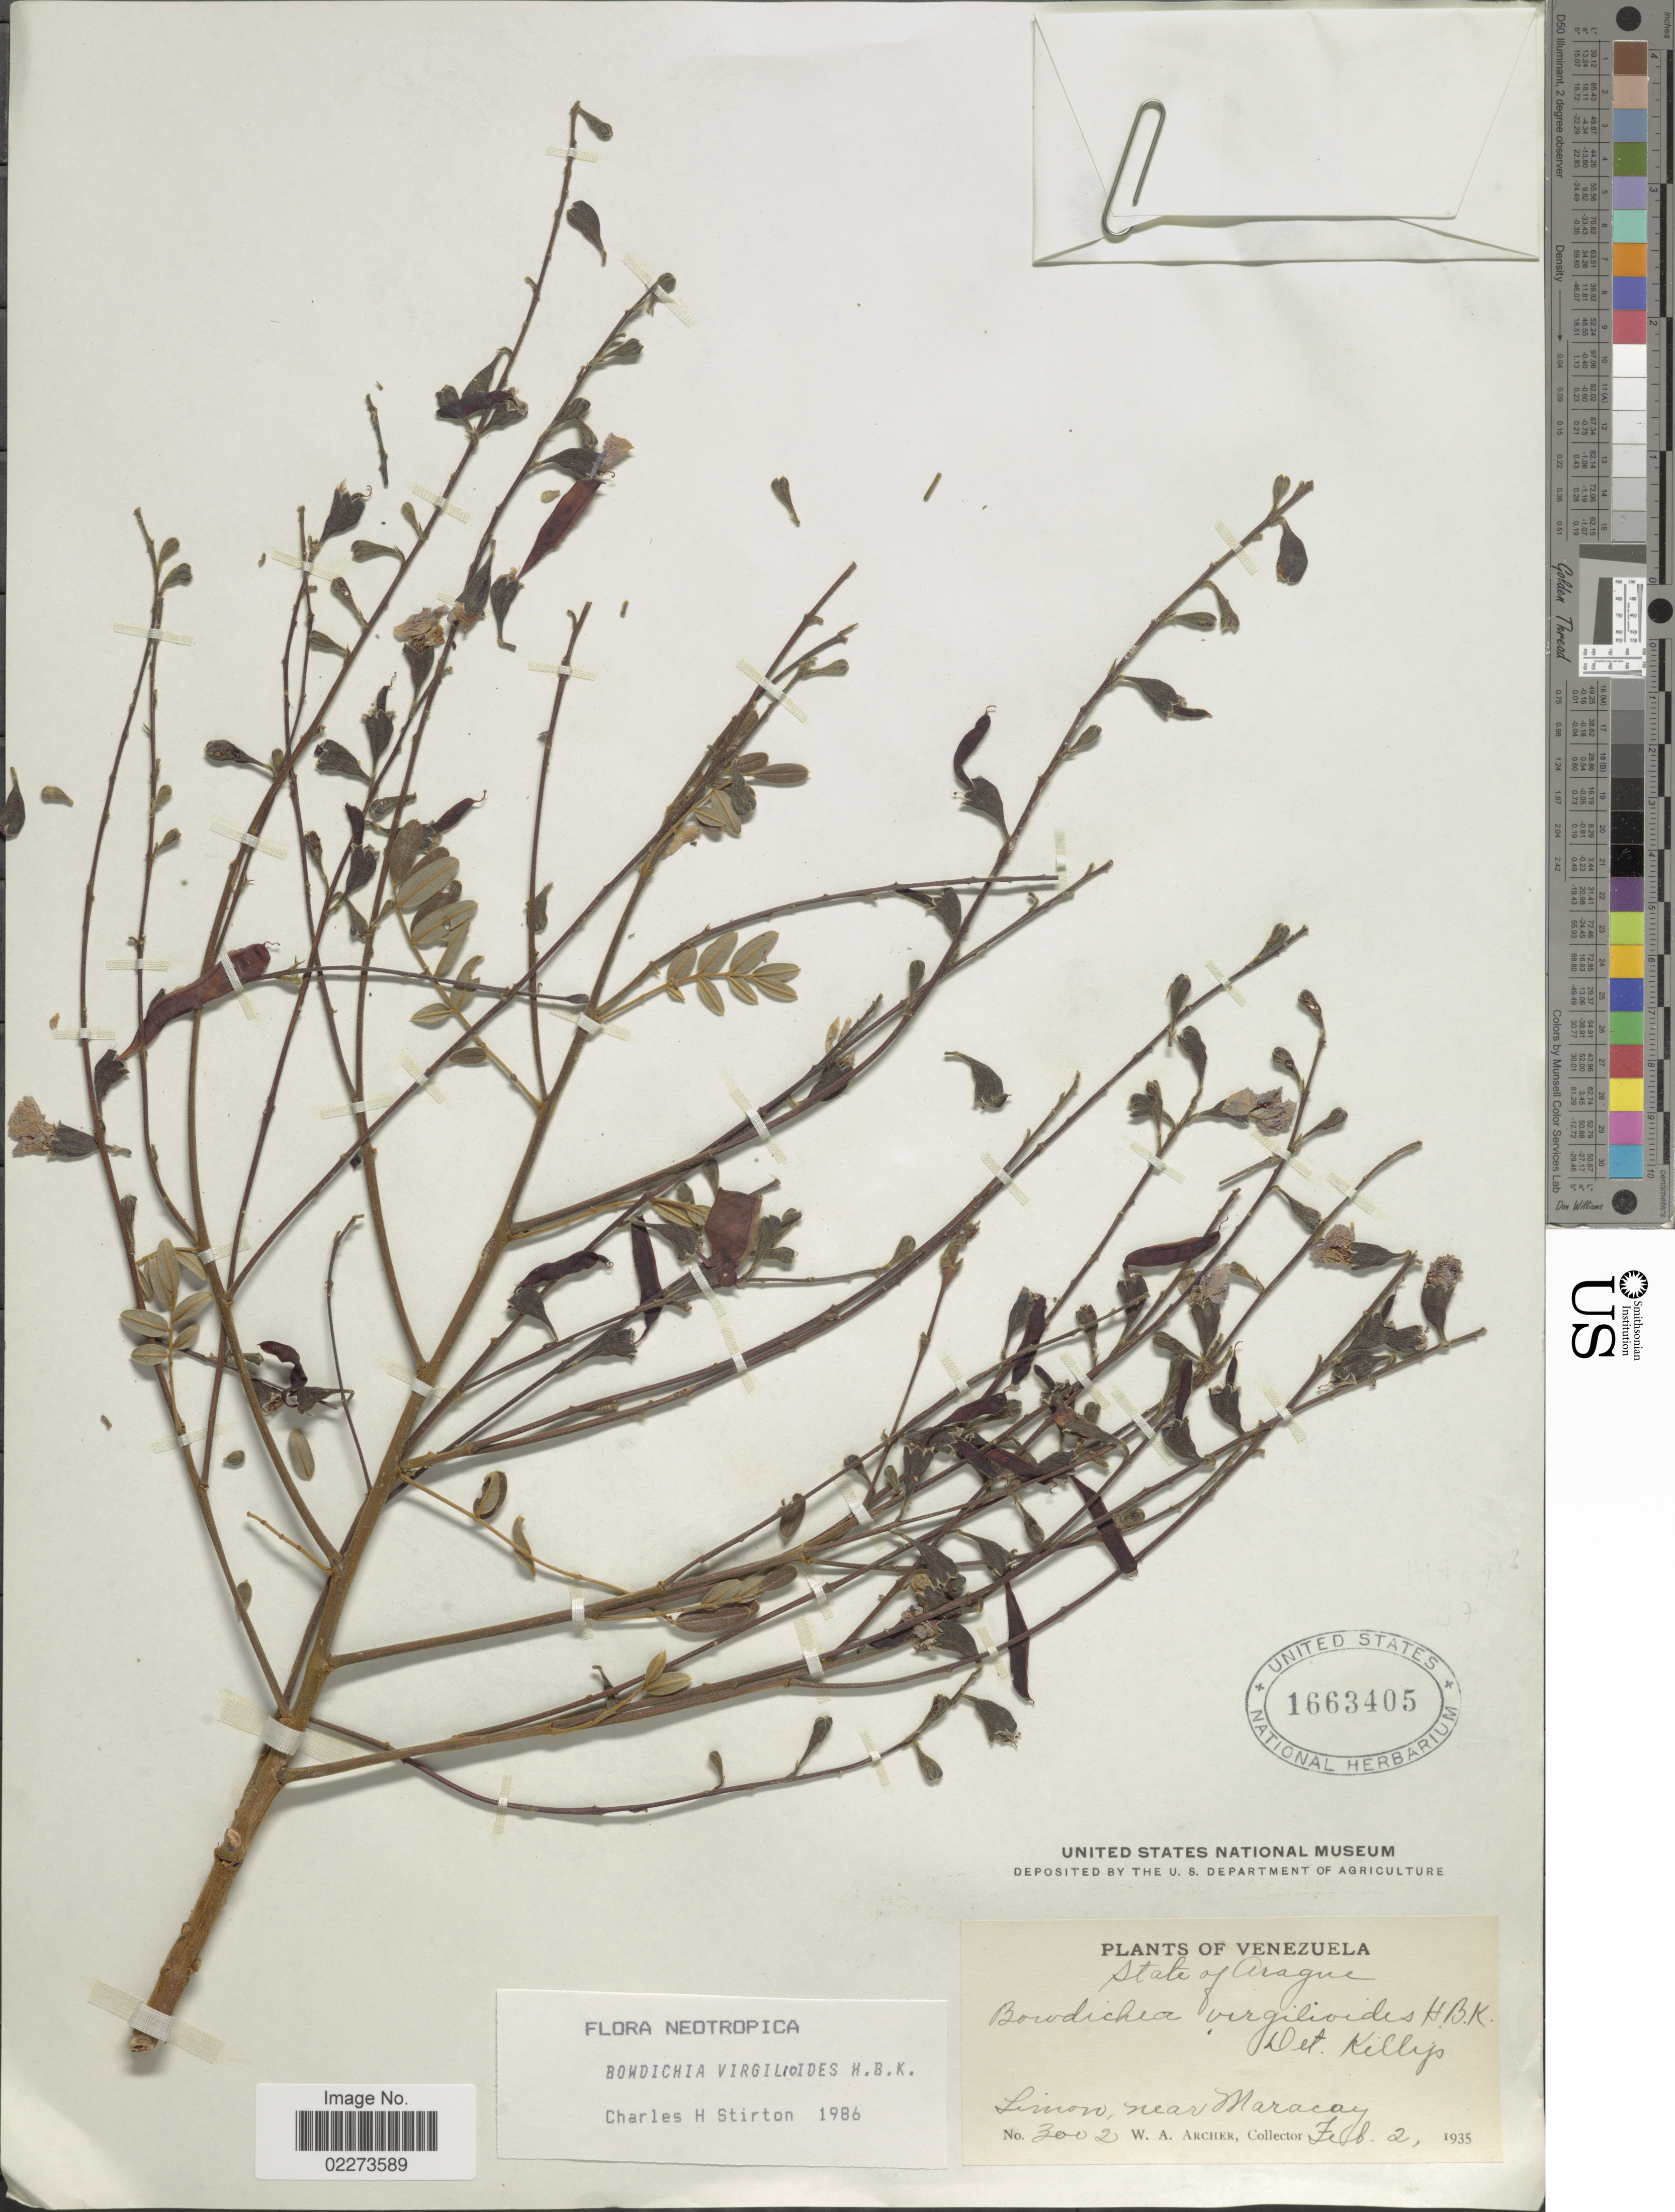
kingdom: Plantae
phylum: Tracheophyta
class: Magnoliopsida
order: Fabales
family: Fabaceae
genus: Bowdichia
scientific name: Bowdichia virgilioides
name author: Kunth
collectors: W. A. Archer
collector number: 3002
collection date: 1935-02-02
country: Venezuela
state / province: Aragua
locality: Limon, near Maracay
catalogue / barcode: US 1663405